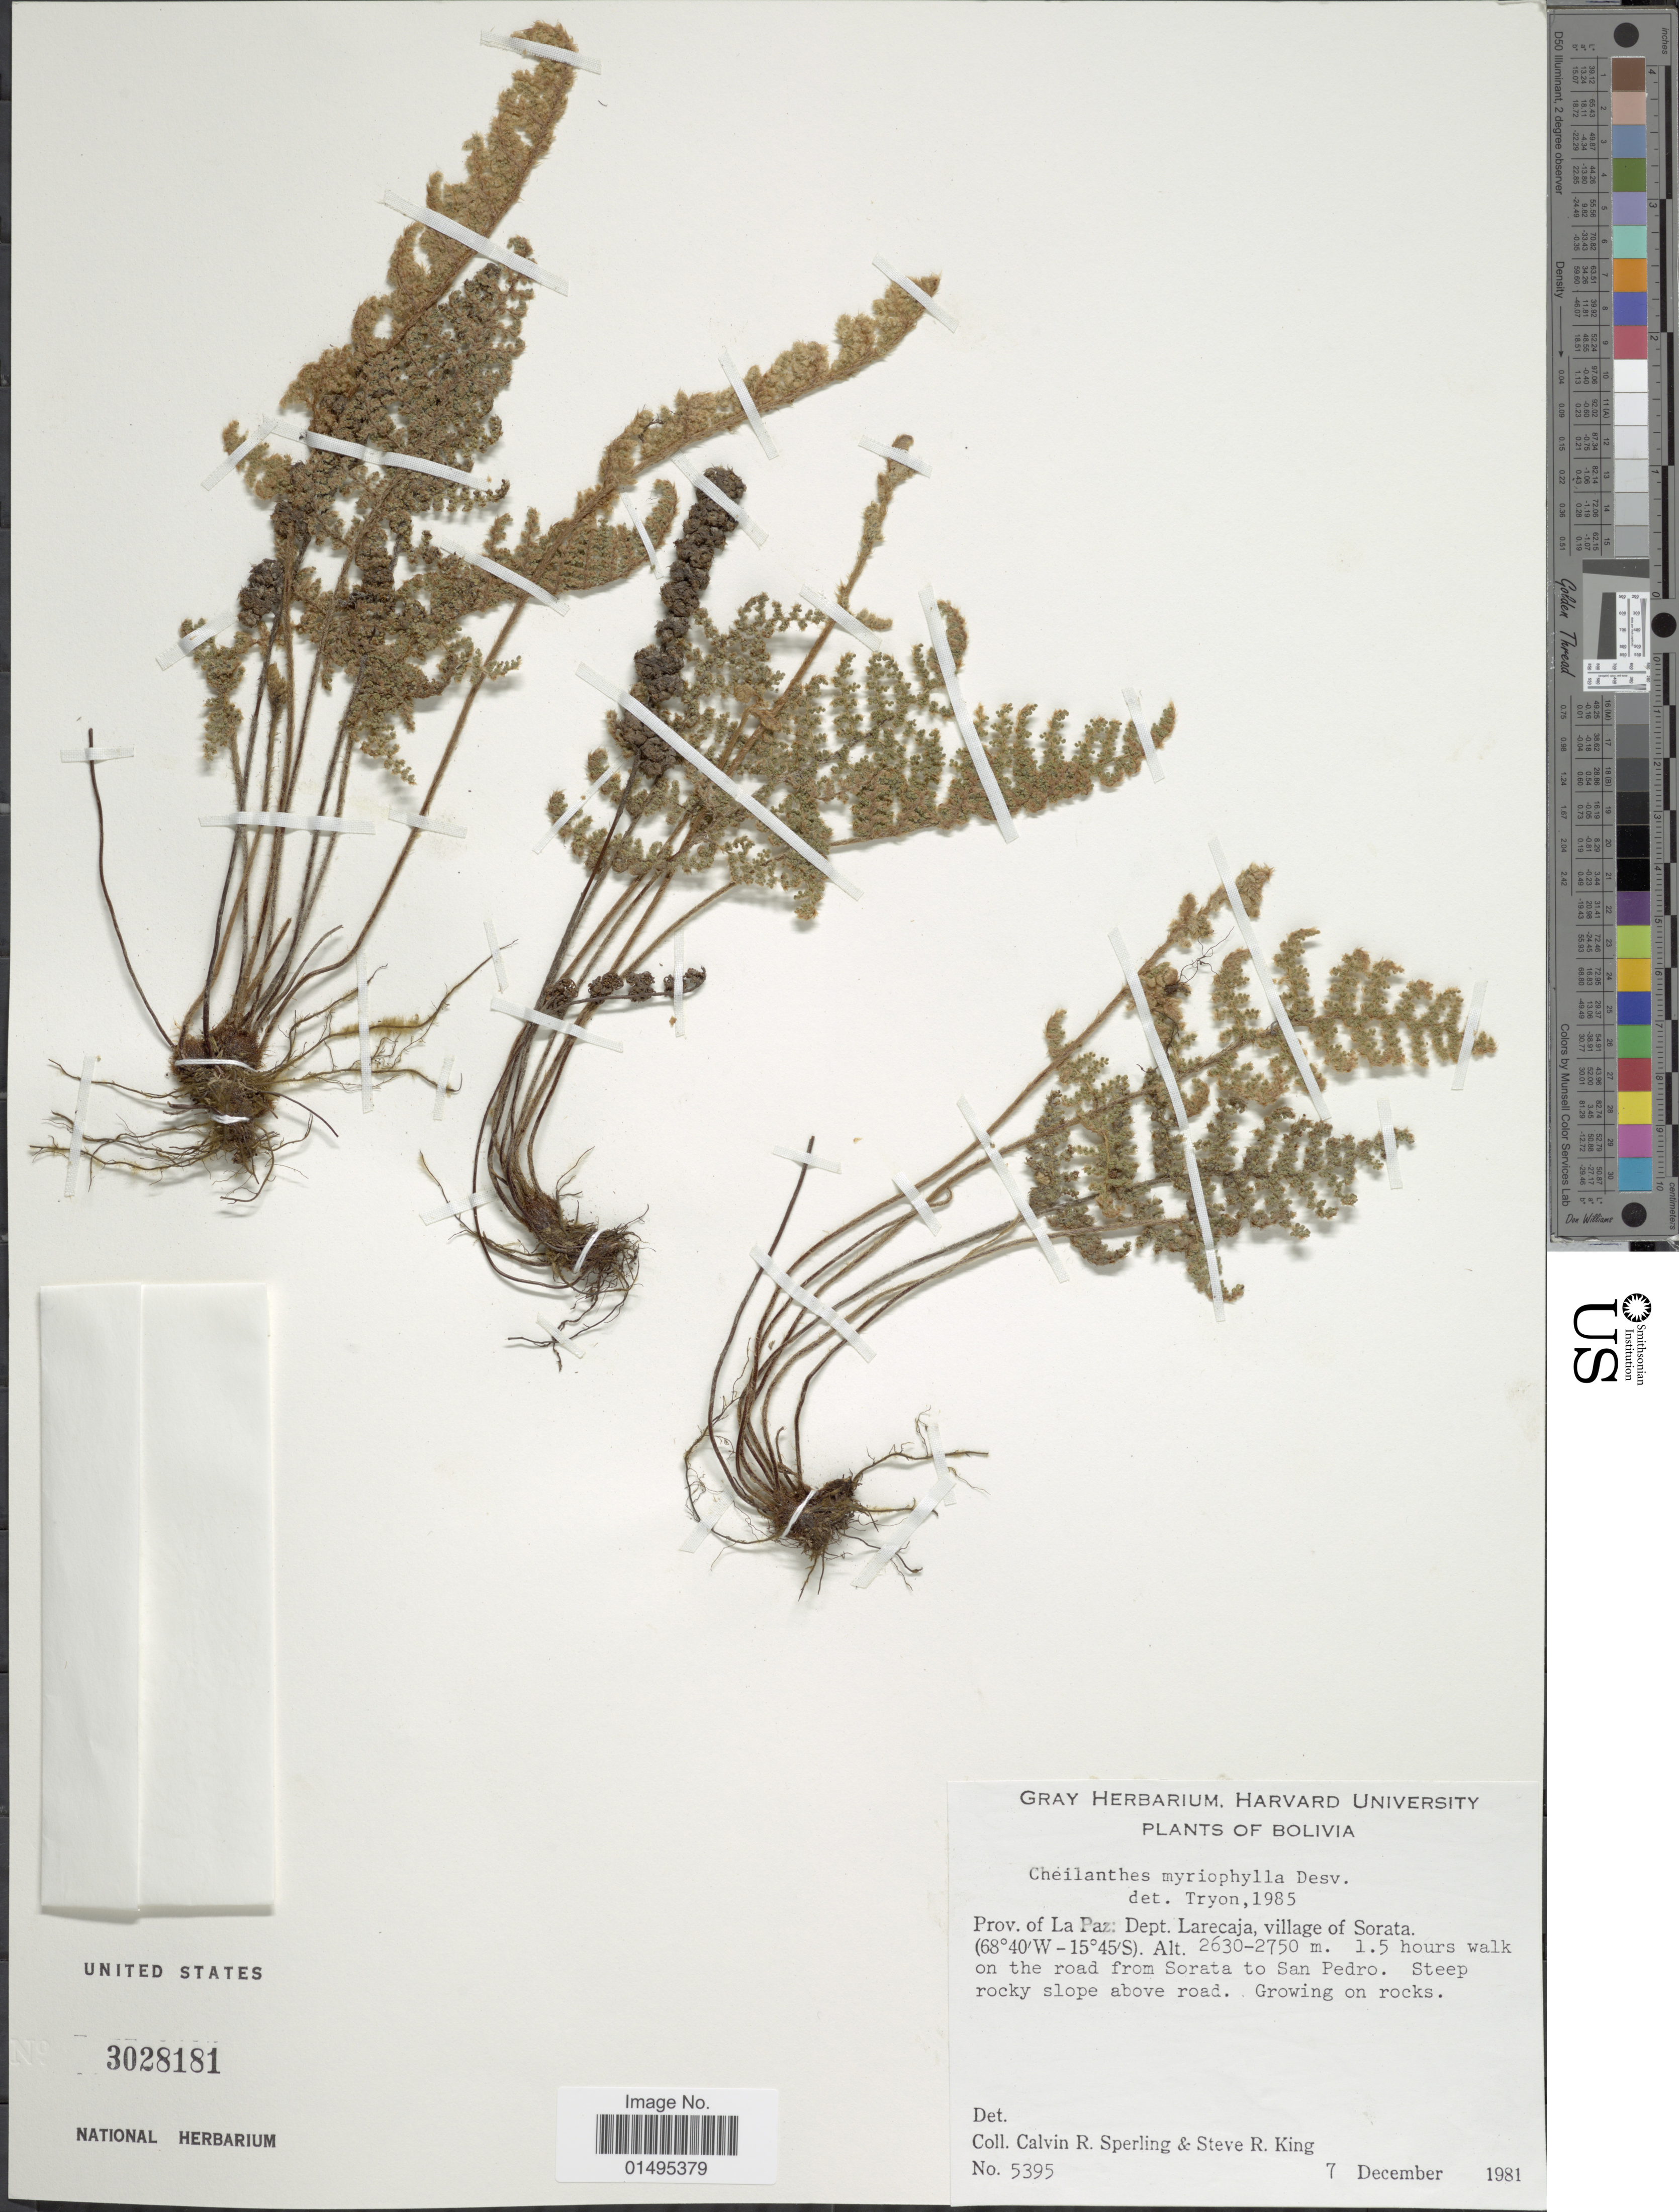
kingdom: Plantae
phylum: Tracheophyta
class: Polypodiopsida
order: Polypodiales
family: Pteridaceae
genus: Myriopteris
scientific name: Myriopteris myriophylla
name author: (Desv.) J. Sm.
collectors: C. R. Sperling & S. R. King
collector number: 5395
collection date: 1981-12-07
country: Bolivia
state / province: La Paz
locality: Bolivia, Prov. La Paz: Dept. Larecaja, village of Sorata. 1.5 hours walk on the road from Sorata to San Pedro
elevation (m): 2630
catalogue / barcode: US 3028181